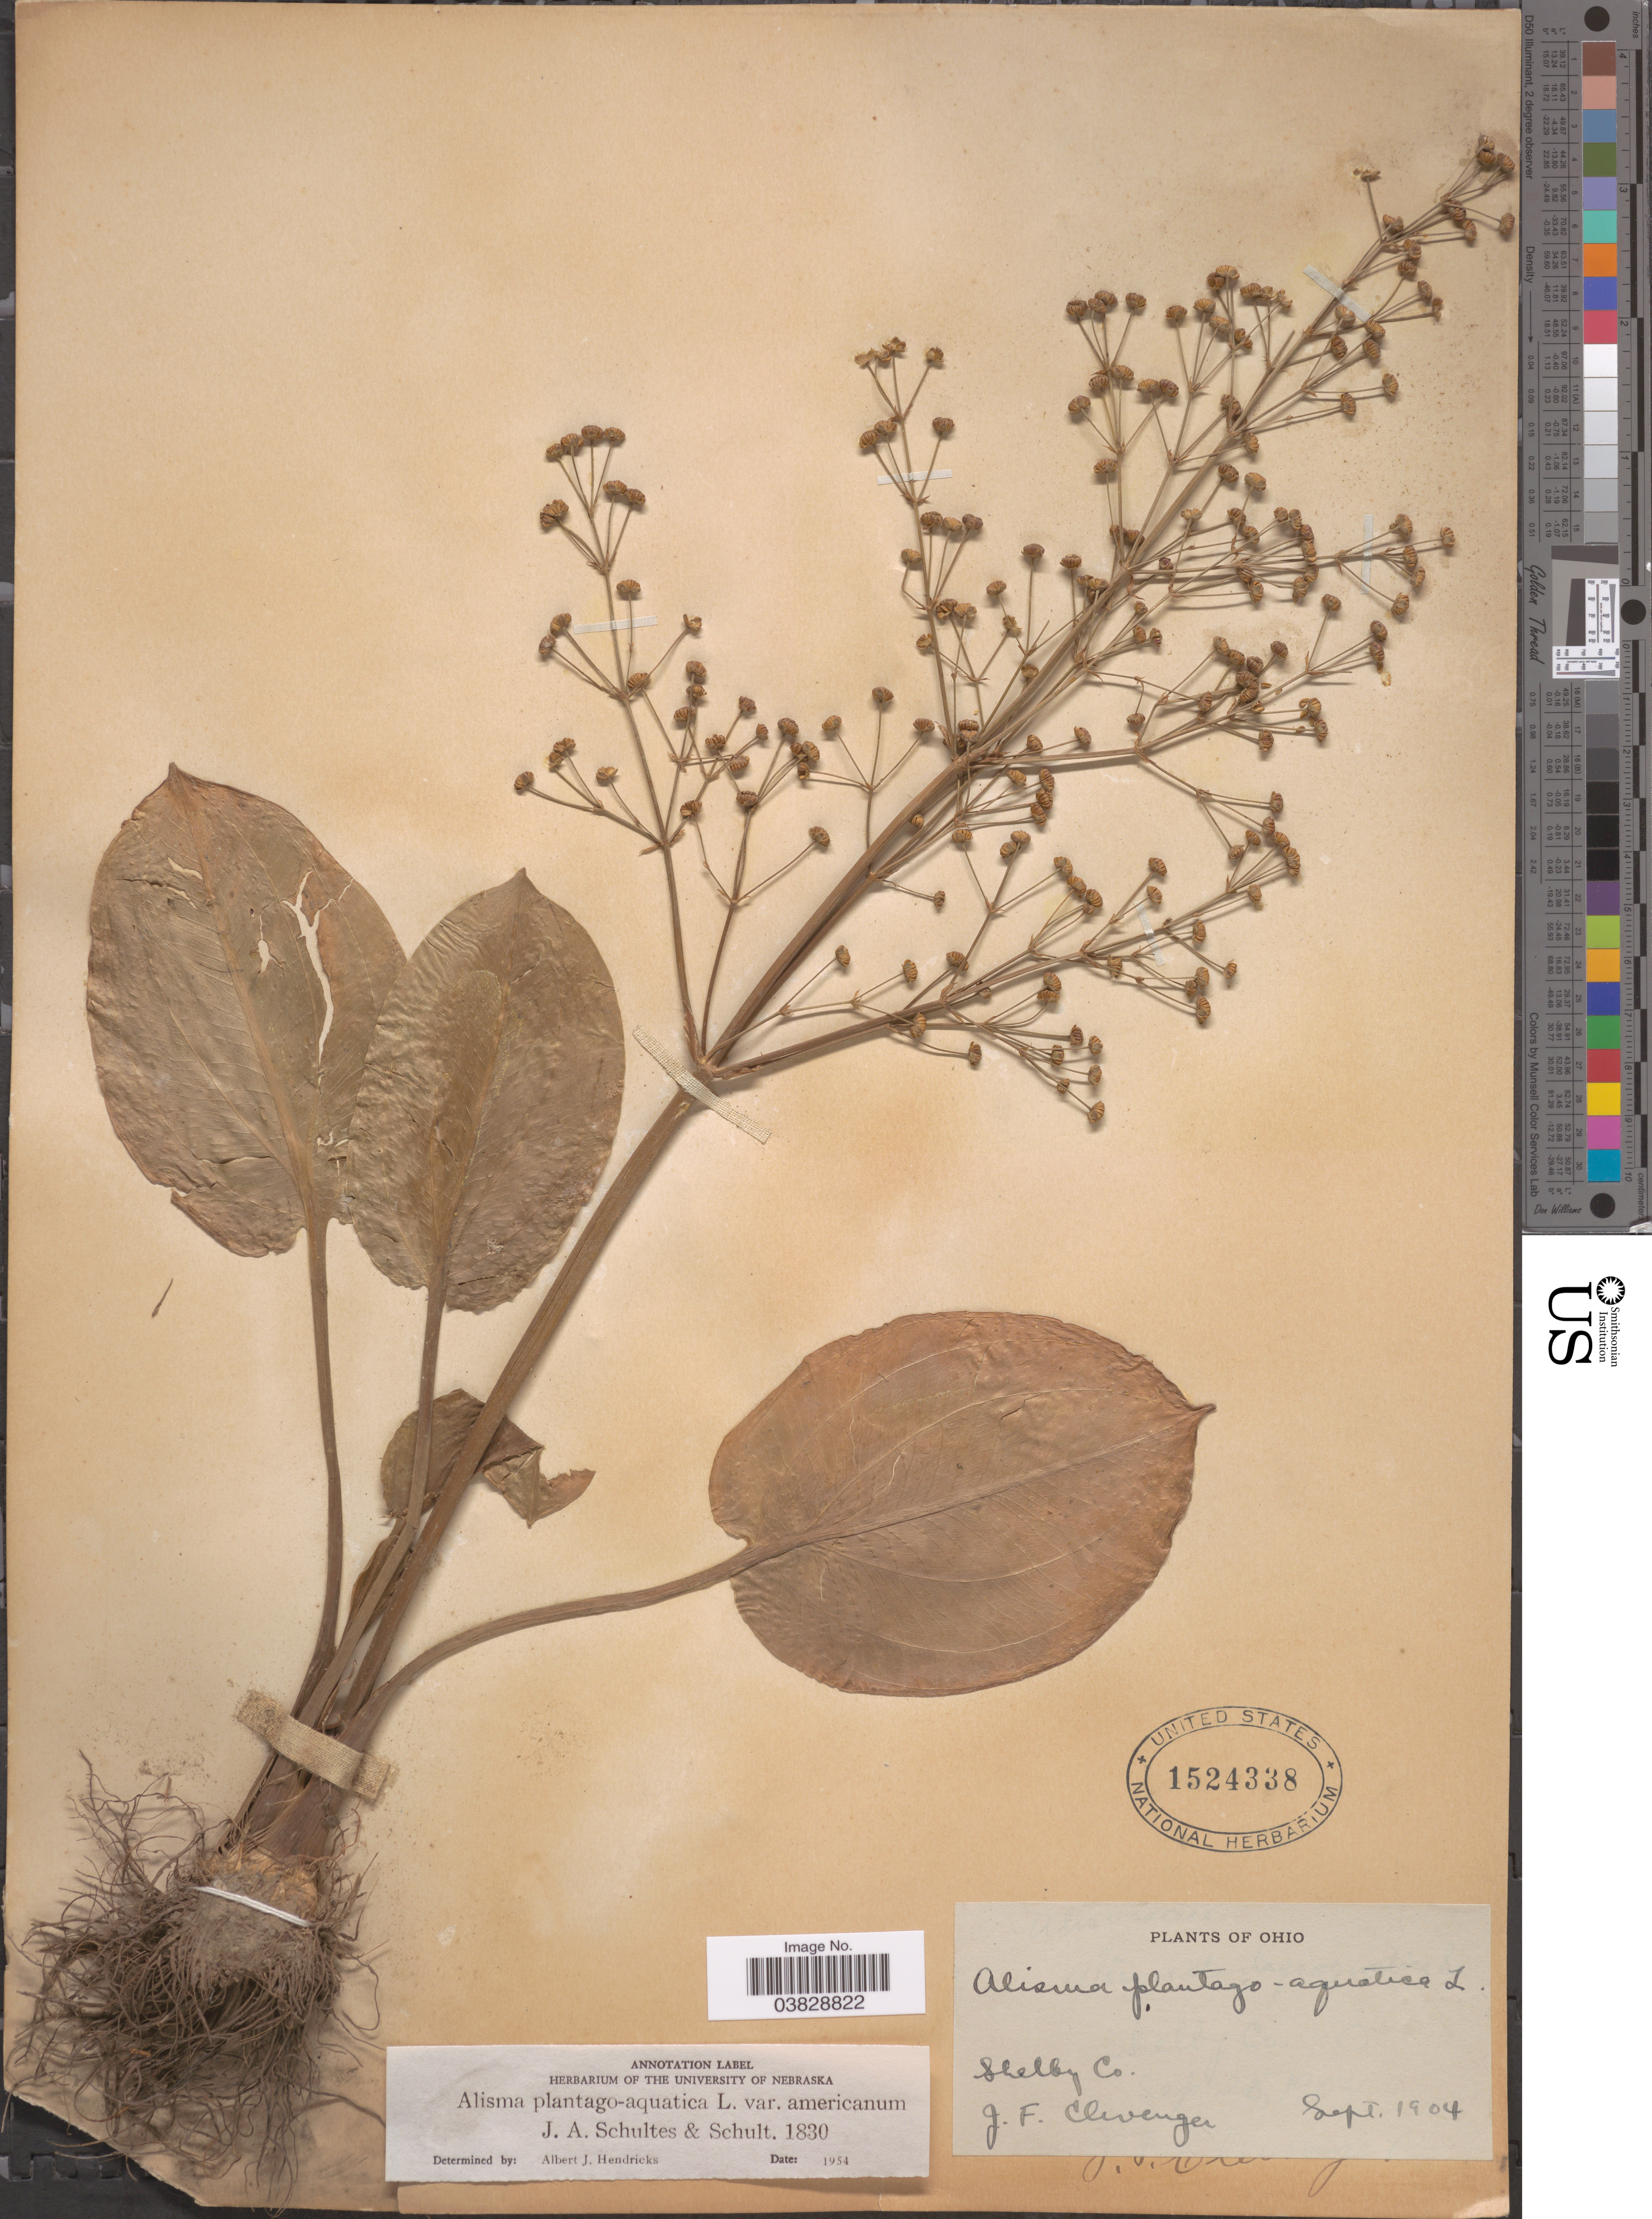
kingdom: Plantae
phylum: Tracheophyta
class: Liliopsida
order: Alismatales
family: Alismataceae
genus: Alisma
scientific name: Alisma plantago-aquatica var. americanum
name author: L.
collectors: J. F. Clevenger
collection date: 1904-09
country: United States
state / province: Ohio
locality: Shelby Co.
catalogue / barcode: US 1524338